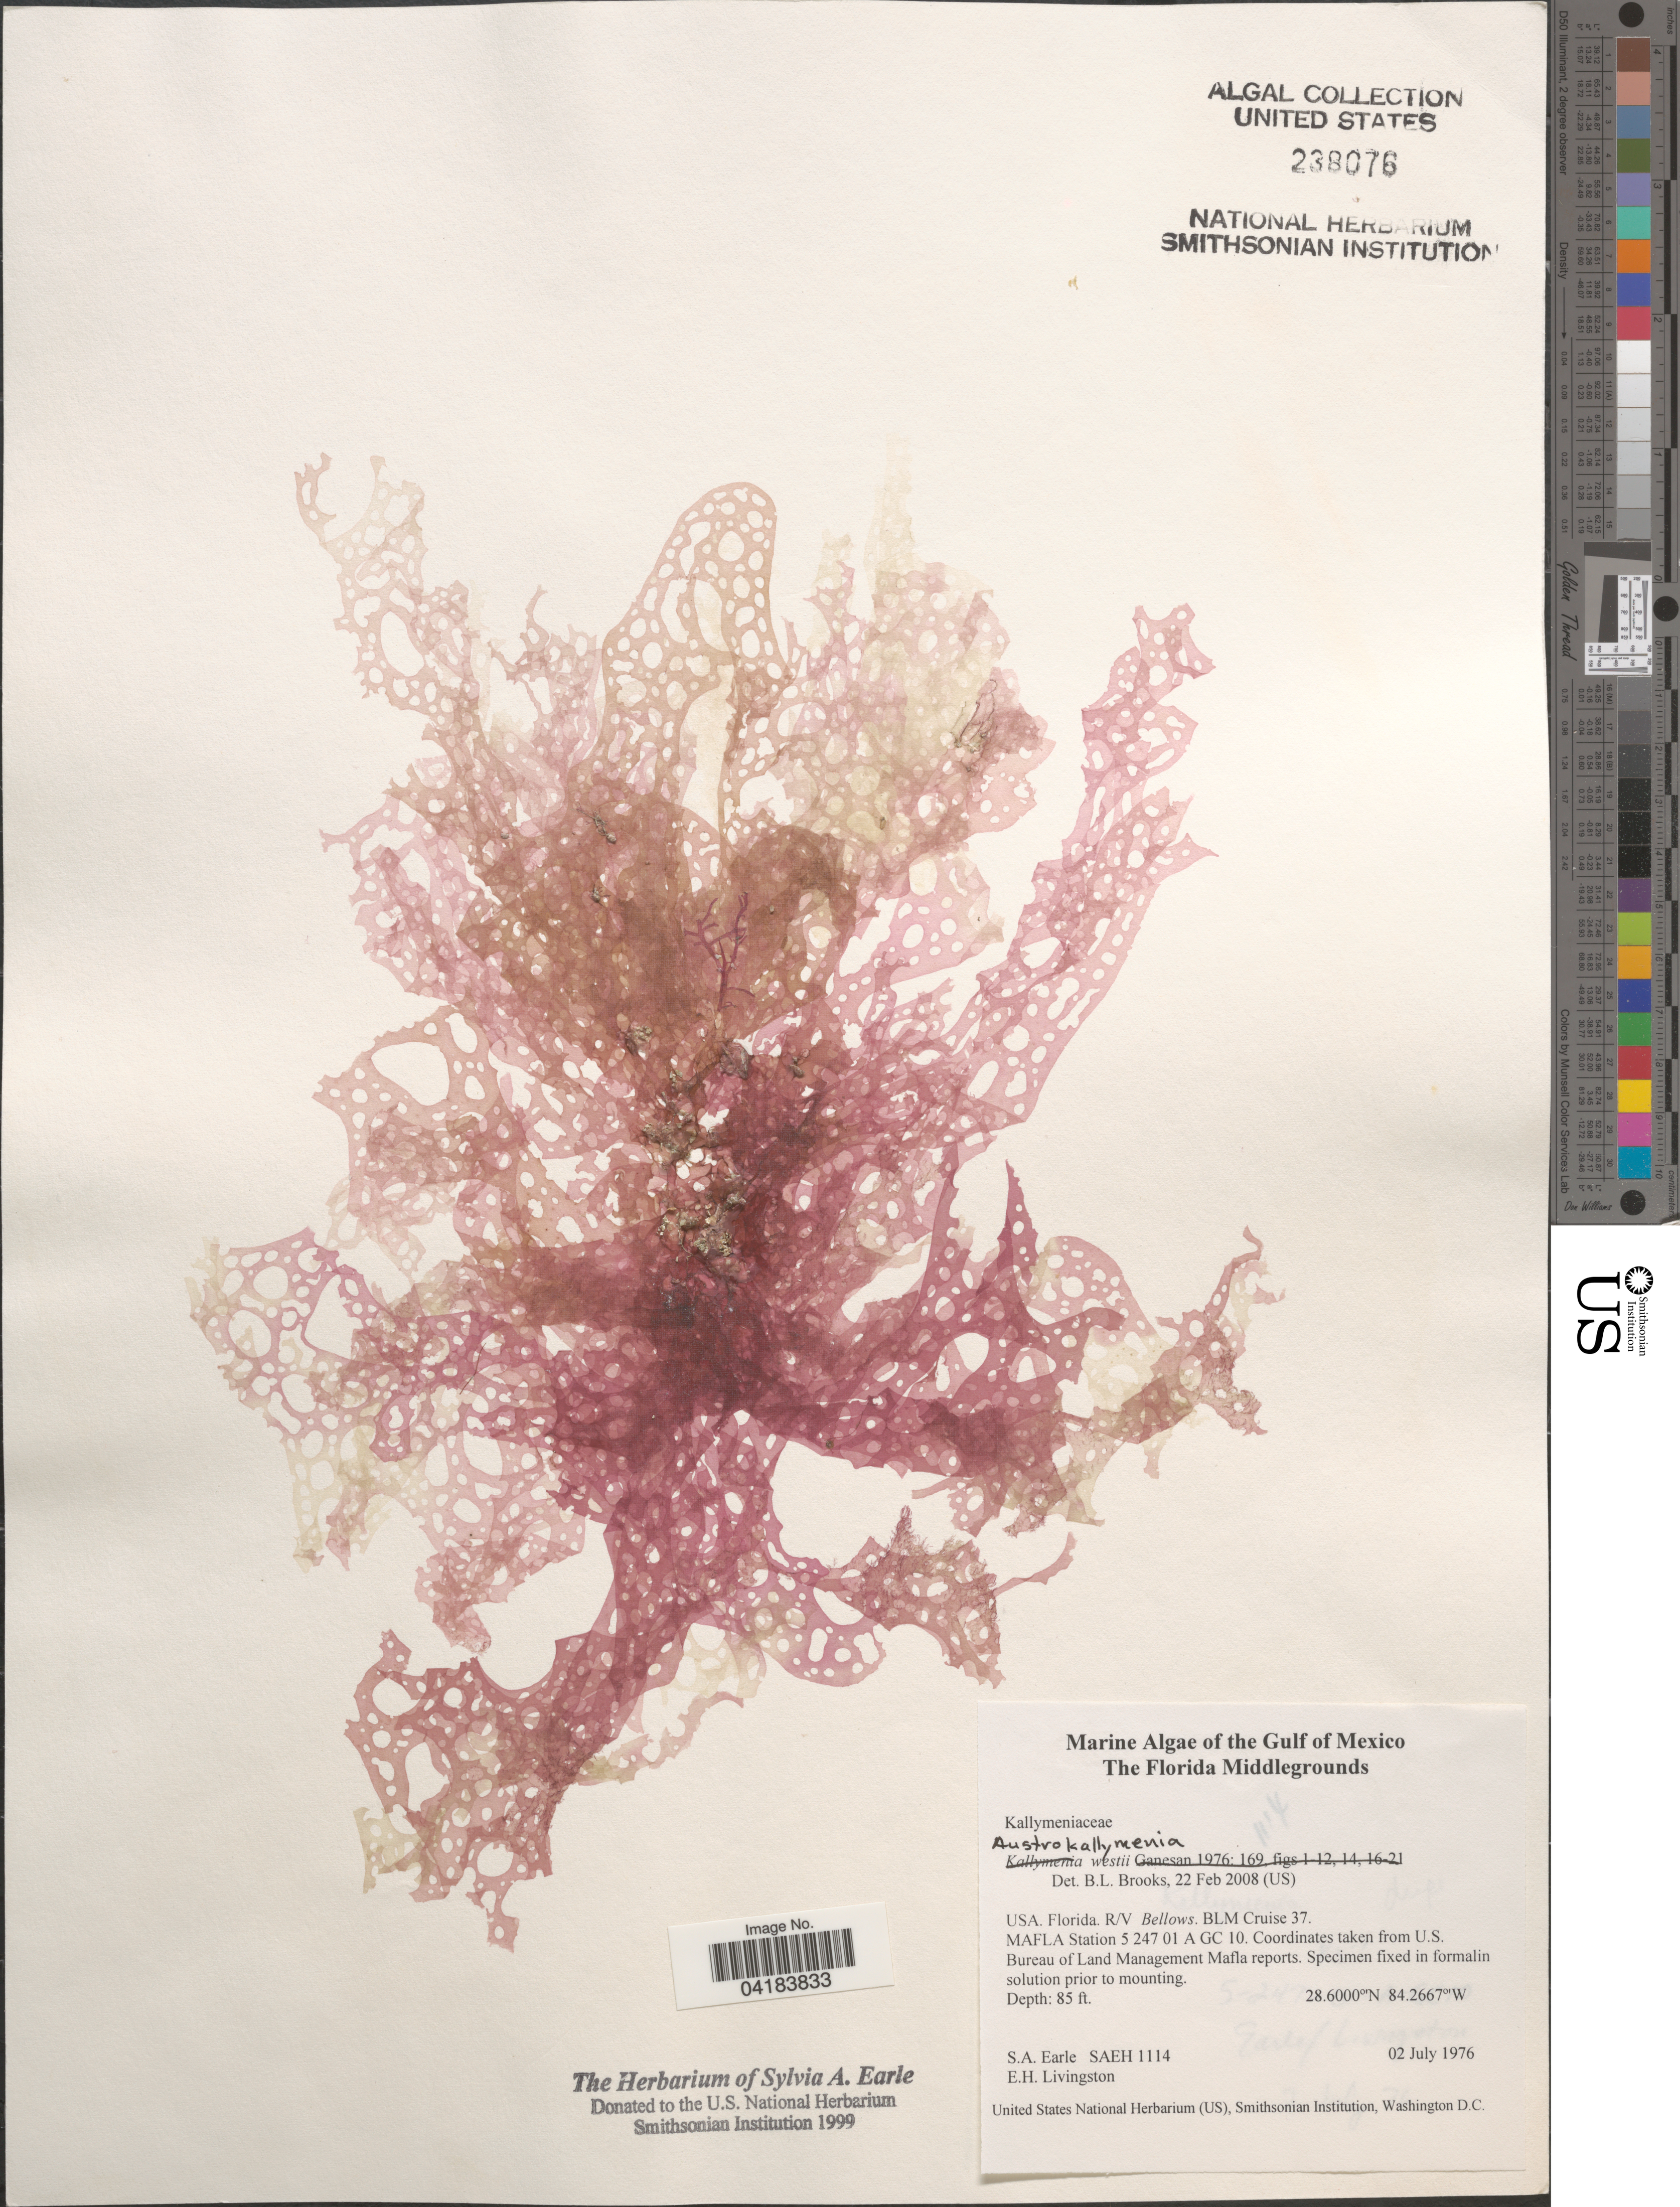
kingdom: Plantae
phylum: Rhodophyta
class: Florideophyceae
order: Gigartinales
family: Kallymeniaceae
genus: Austrokallymenia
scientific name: Austrokallymenia westii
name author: (Ganesan) C.W. Schneid. & G.W. Saunders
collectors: S. A. Earle & E. Livingston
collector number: SAEH1114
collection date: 1976-07-02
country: United States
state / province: Florida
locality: Gulf of Mexico. The Florida Middlegrounds. R/V Bellows. BLM Cruise 37. MAFLA Station 5 247 01 A GC 10.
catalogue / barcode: US 238076